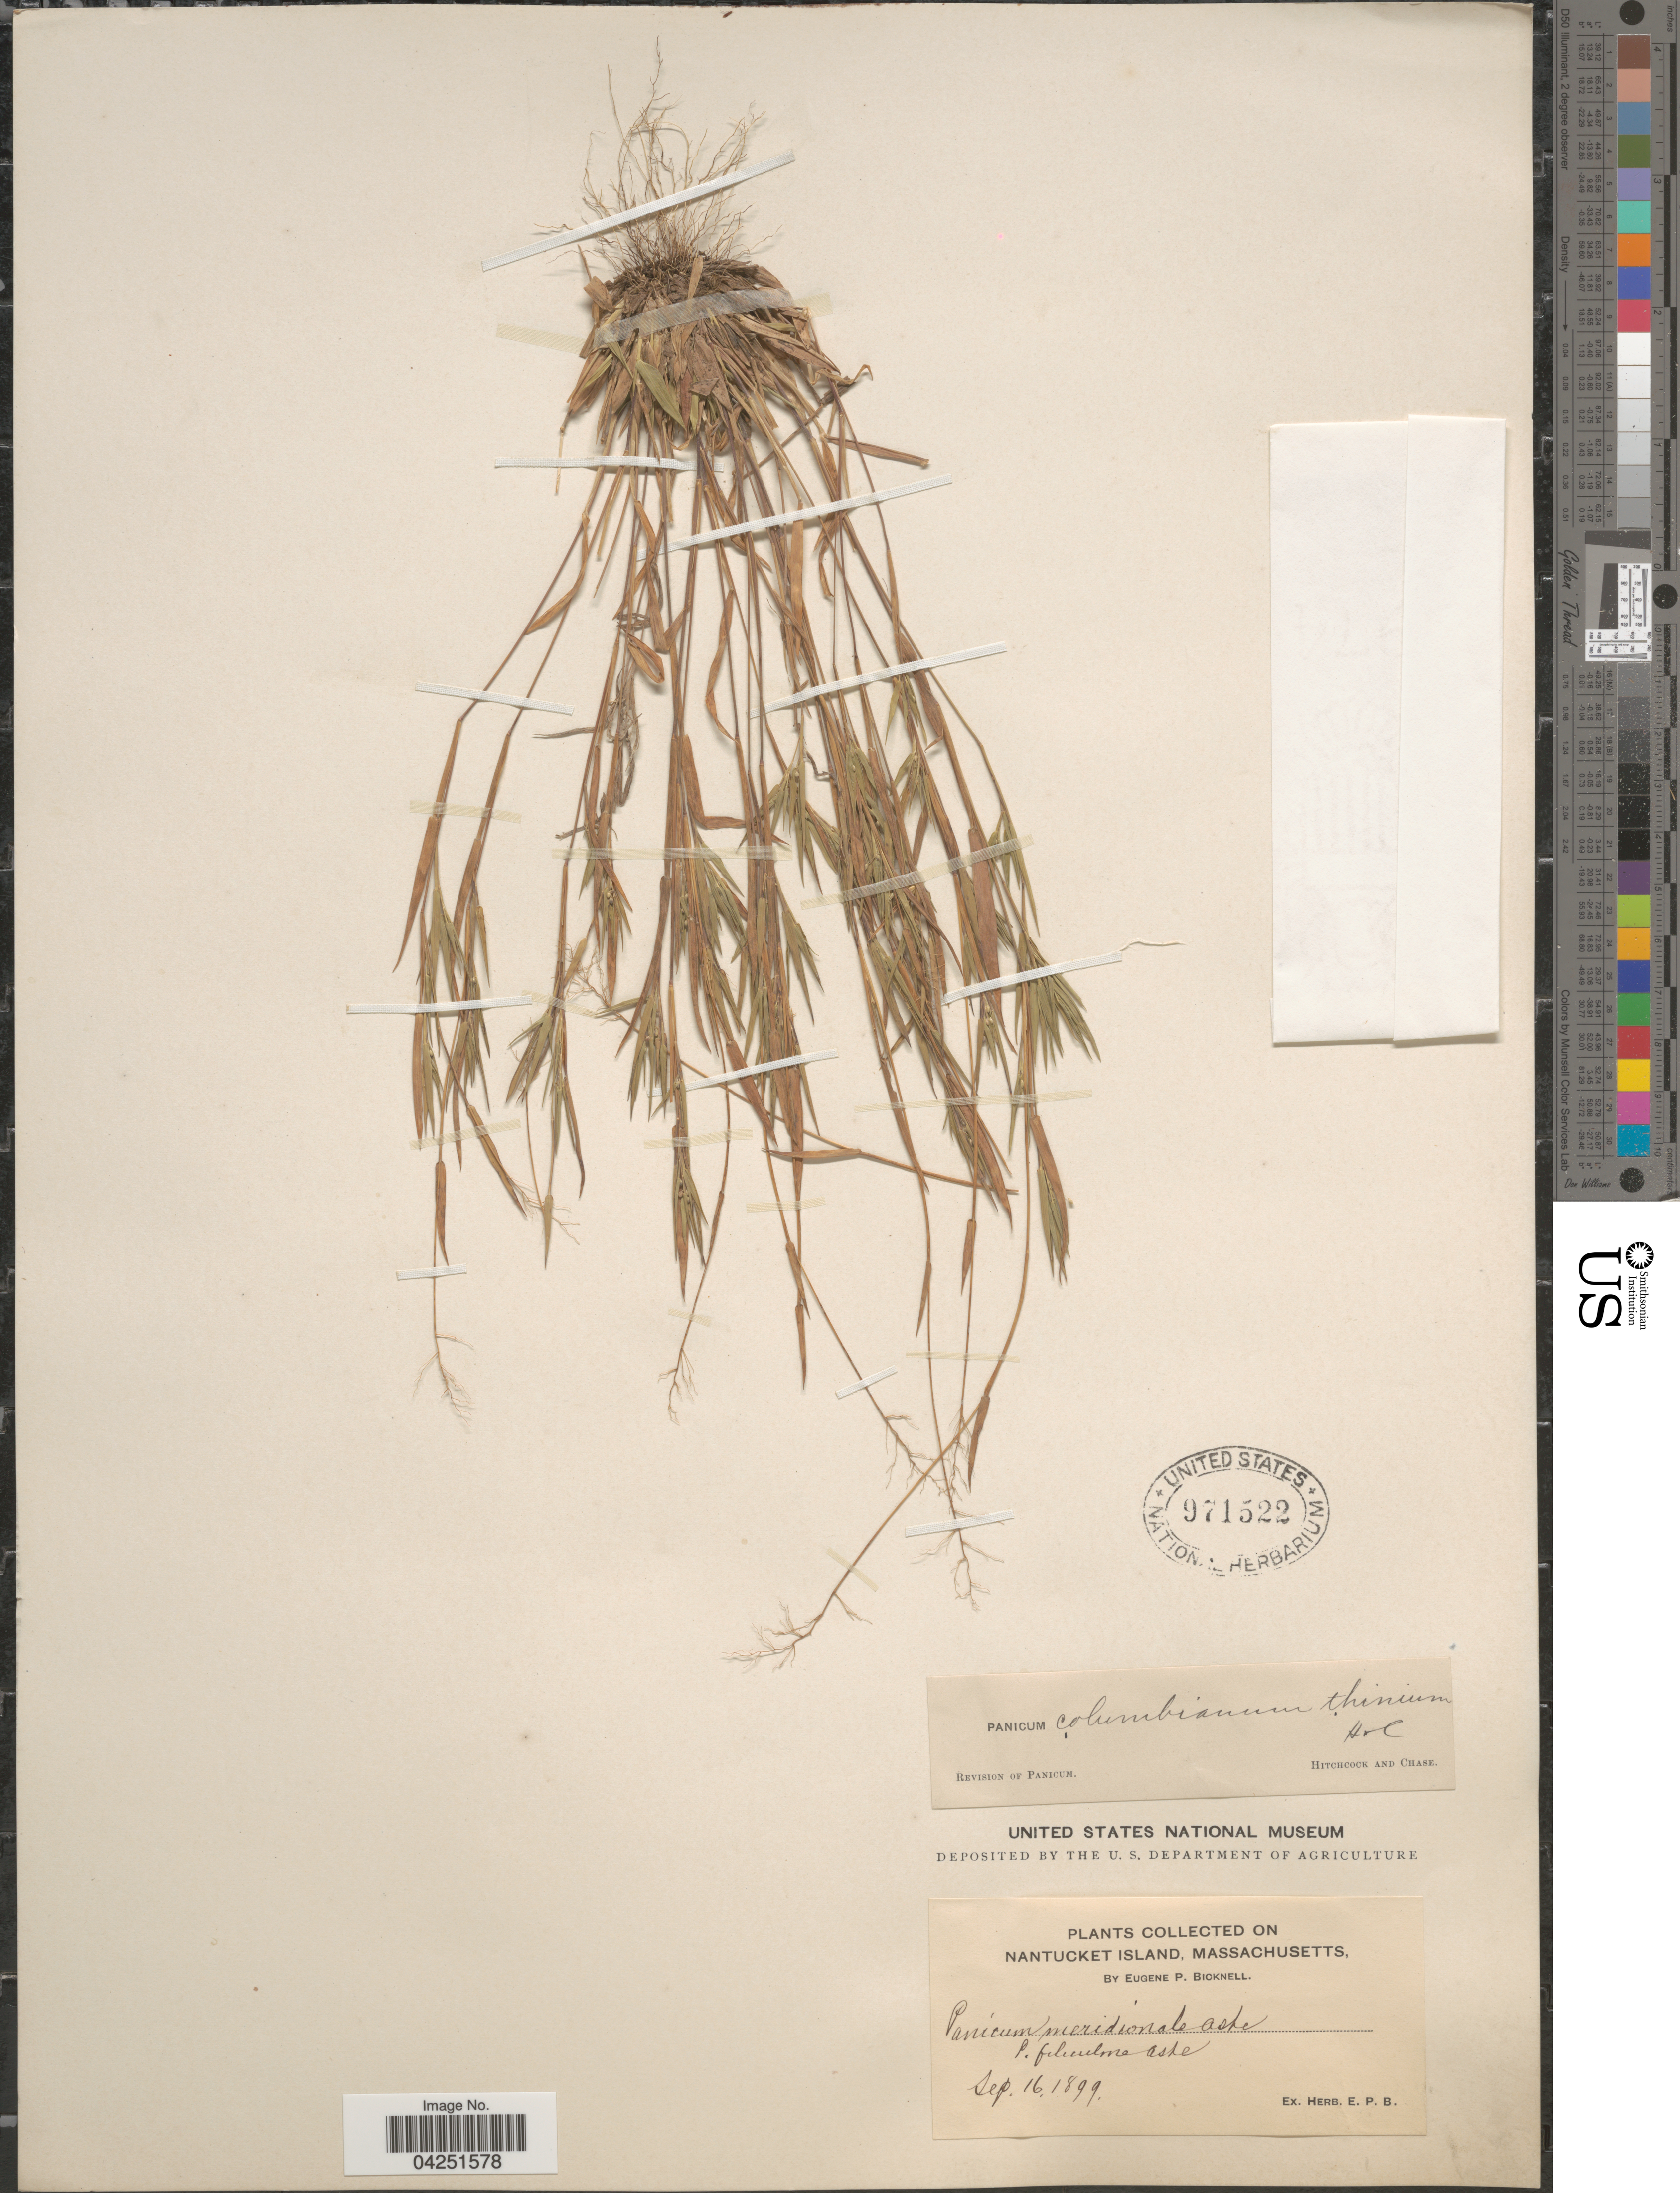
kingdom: Plantae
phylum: Tracheophyta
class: Liliopsida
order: Poales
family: Poaceae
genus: Dichanthelium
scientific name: Dichanthelium acuminatum var. acuminatum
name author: (Sw.) Gould & C.A. Clark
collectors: E. P. Bicknell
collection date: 1899-09-16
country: United States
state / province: Massachusetts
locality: Nantucket Island.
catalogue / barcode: US 971522